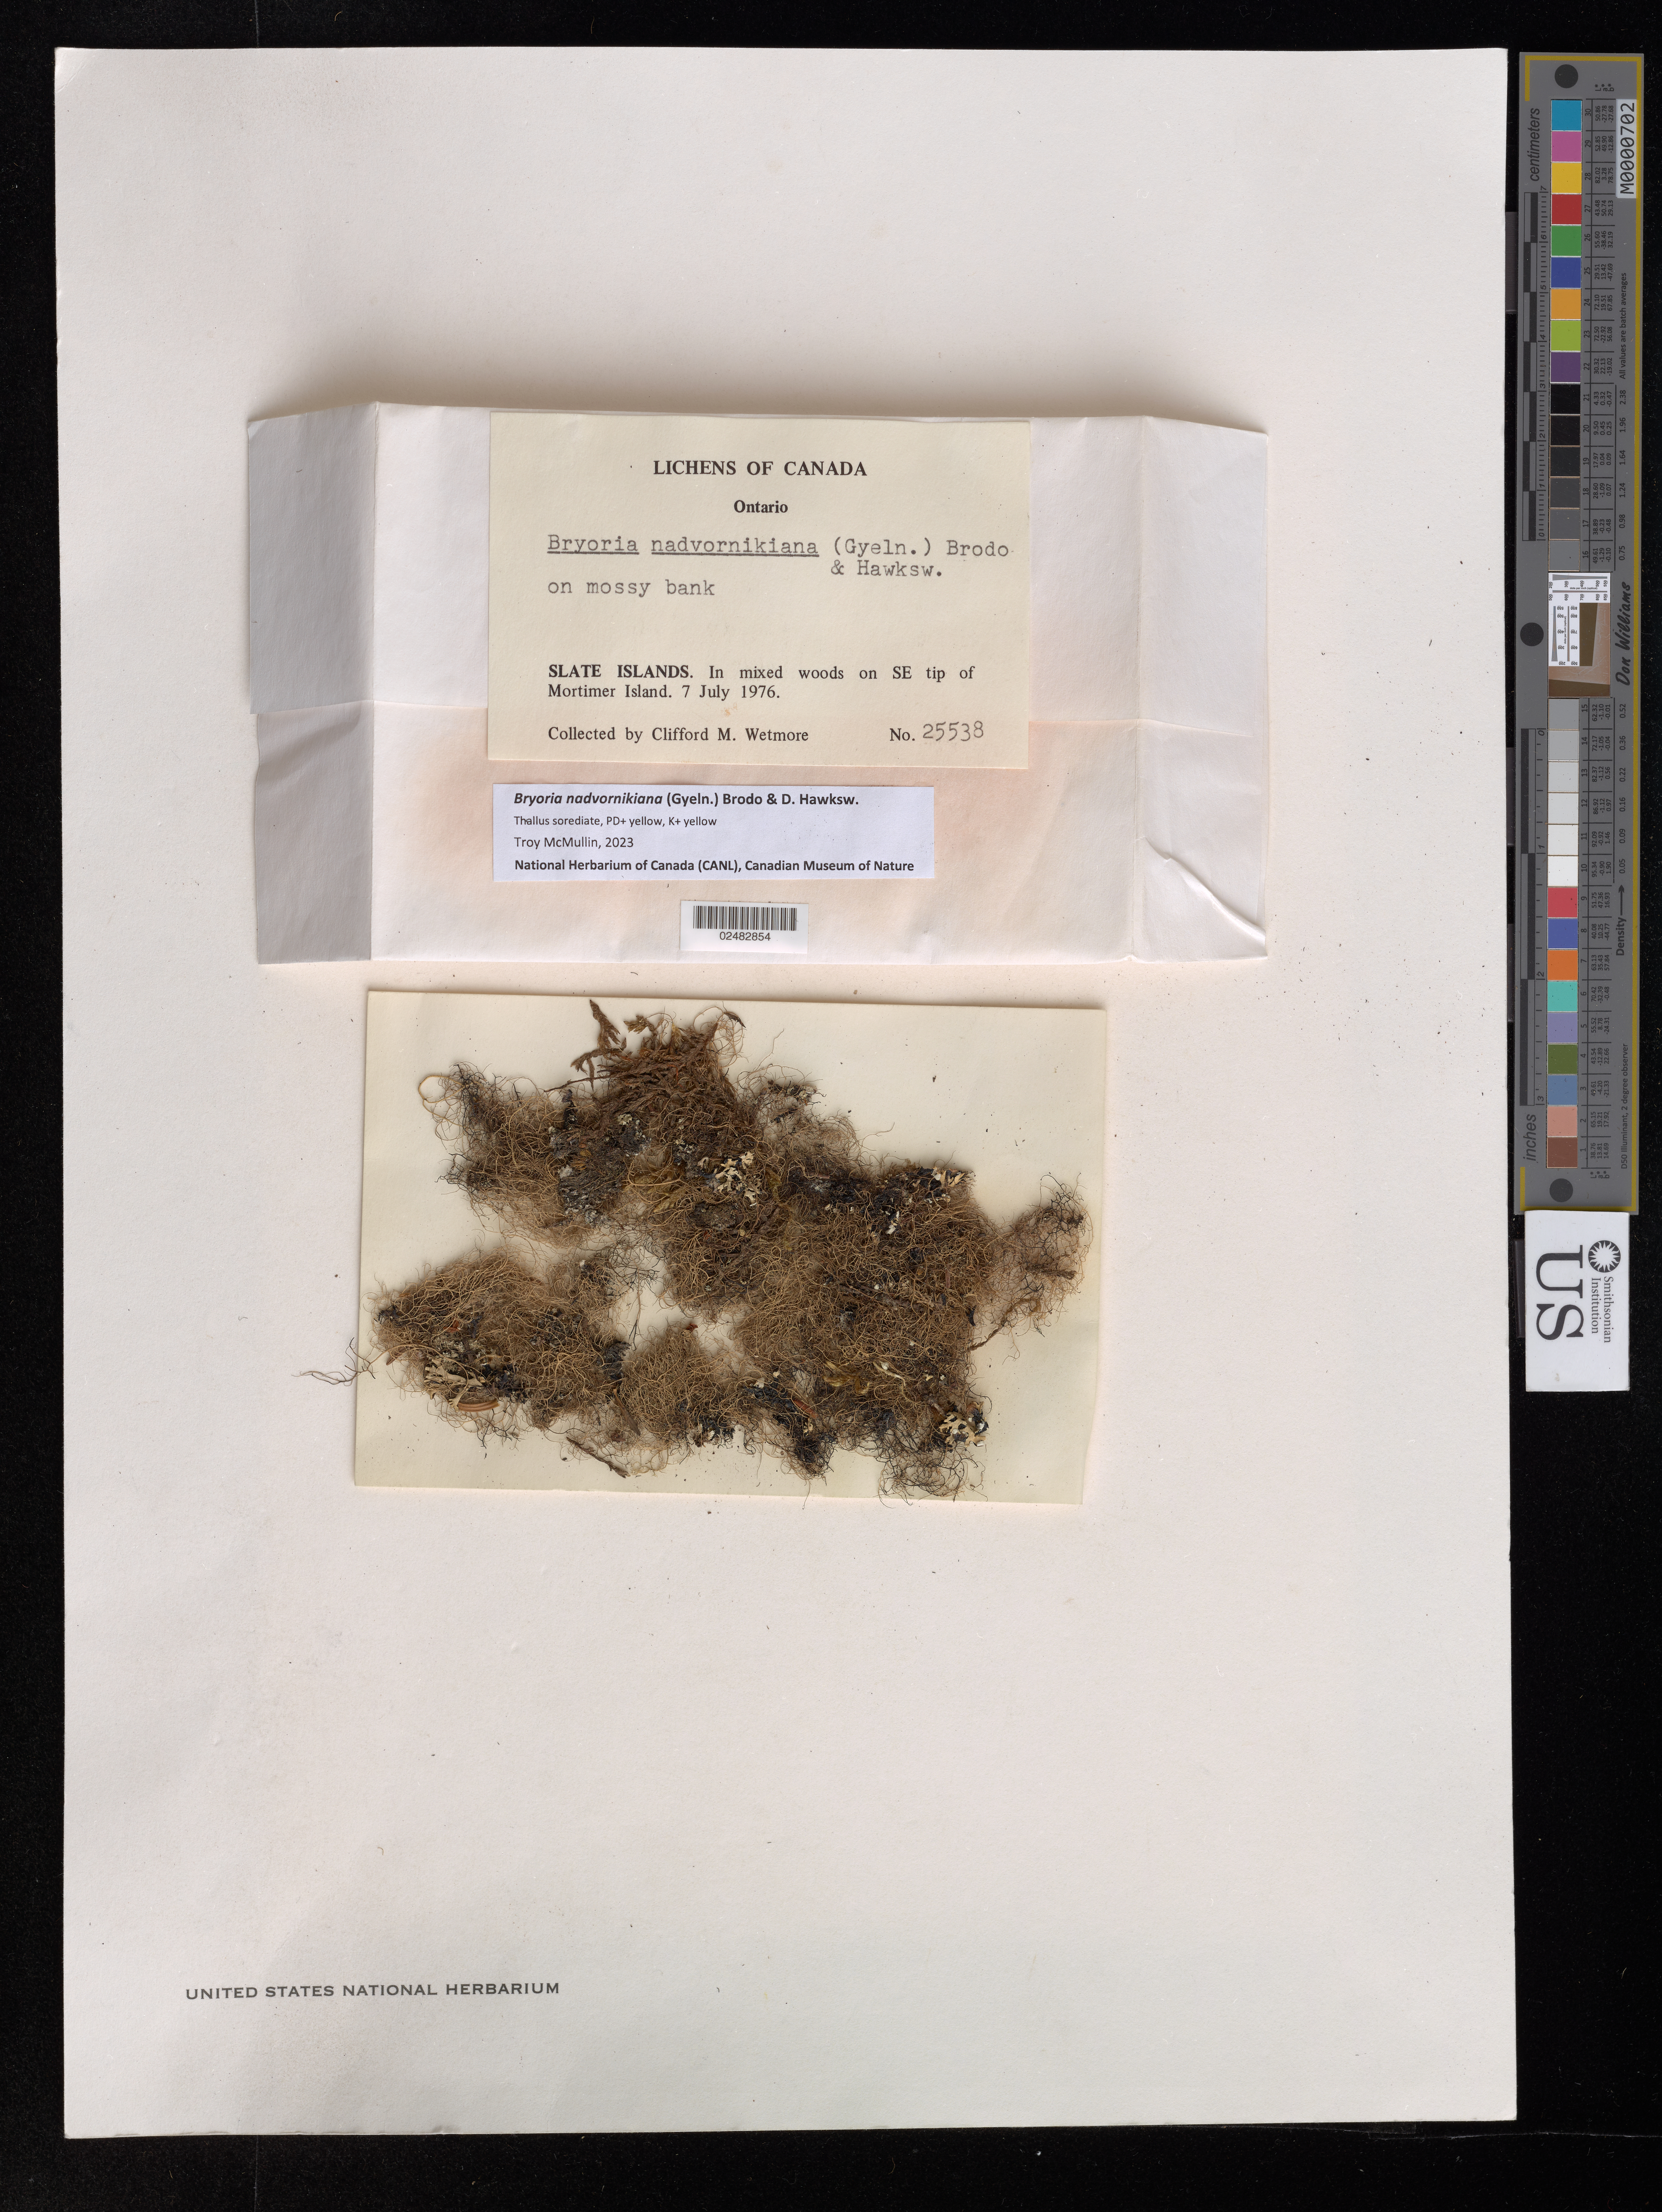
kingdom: Fungi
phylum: Ascomycota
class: Lecanoromycetes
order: Lecanorales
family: Parmeliaceae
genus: Bryoria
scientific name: Bryoria nadvornikiana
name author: (Gyeln.) Brodo & D.Hawksw.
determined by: McMullin, R. Troy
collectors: C. Wetmore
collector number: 25538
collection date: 1976-07-07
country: Canada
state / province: Ontario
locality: Slate Islands, on SE tip of Mortimer Island.